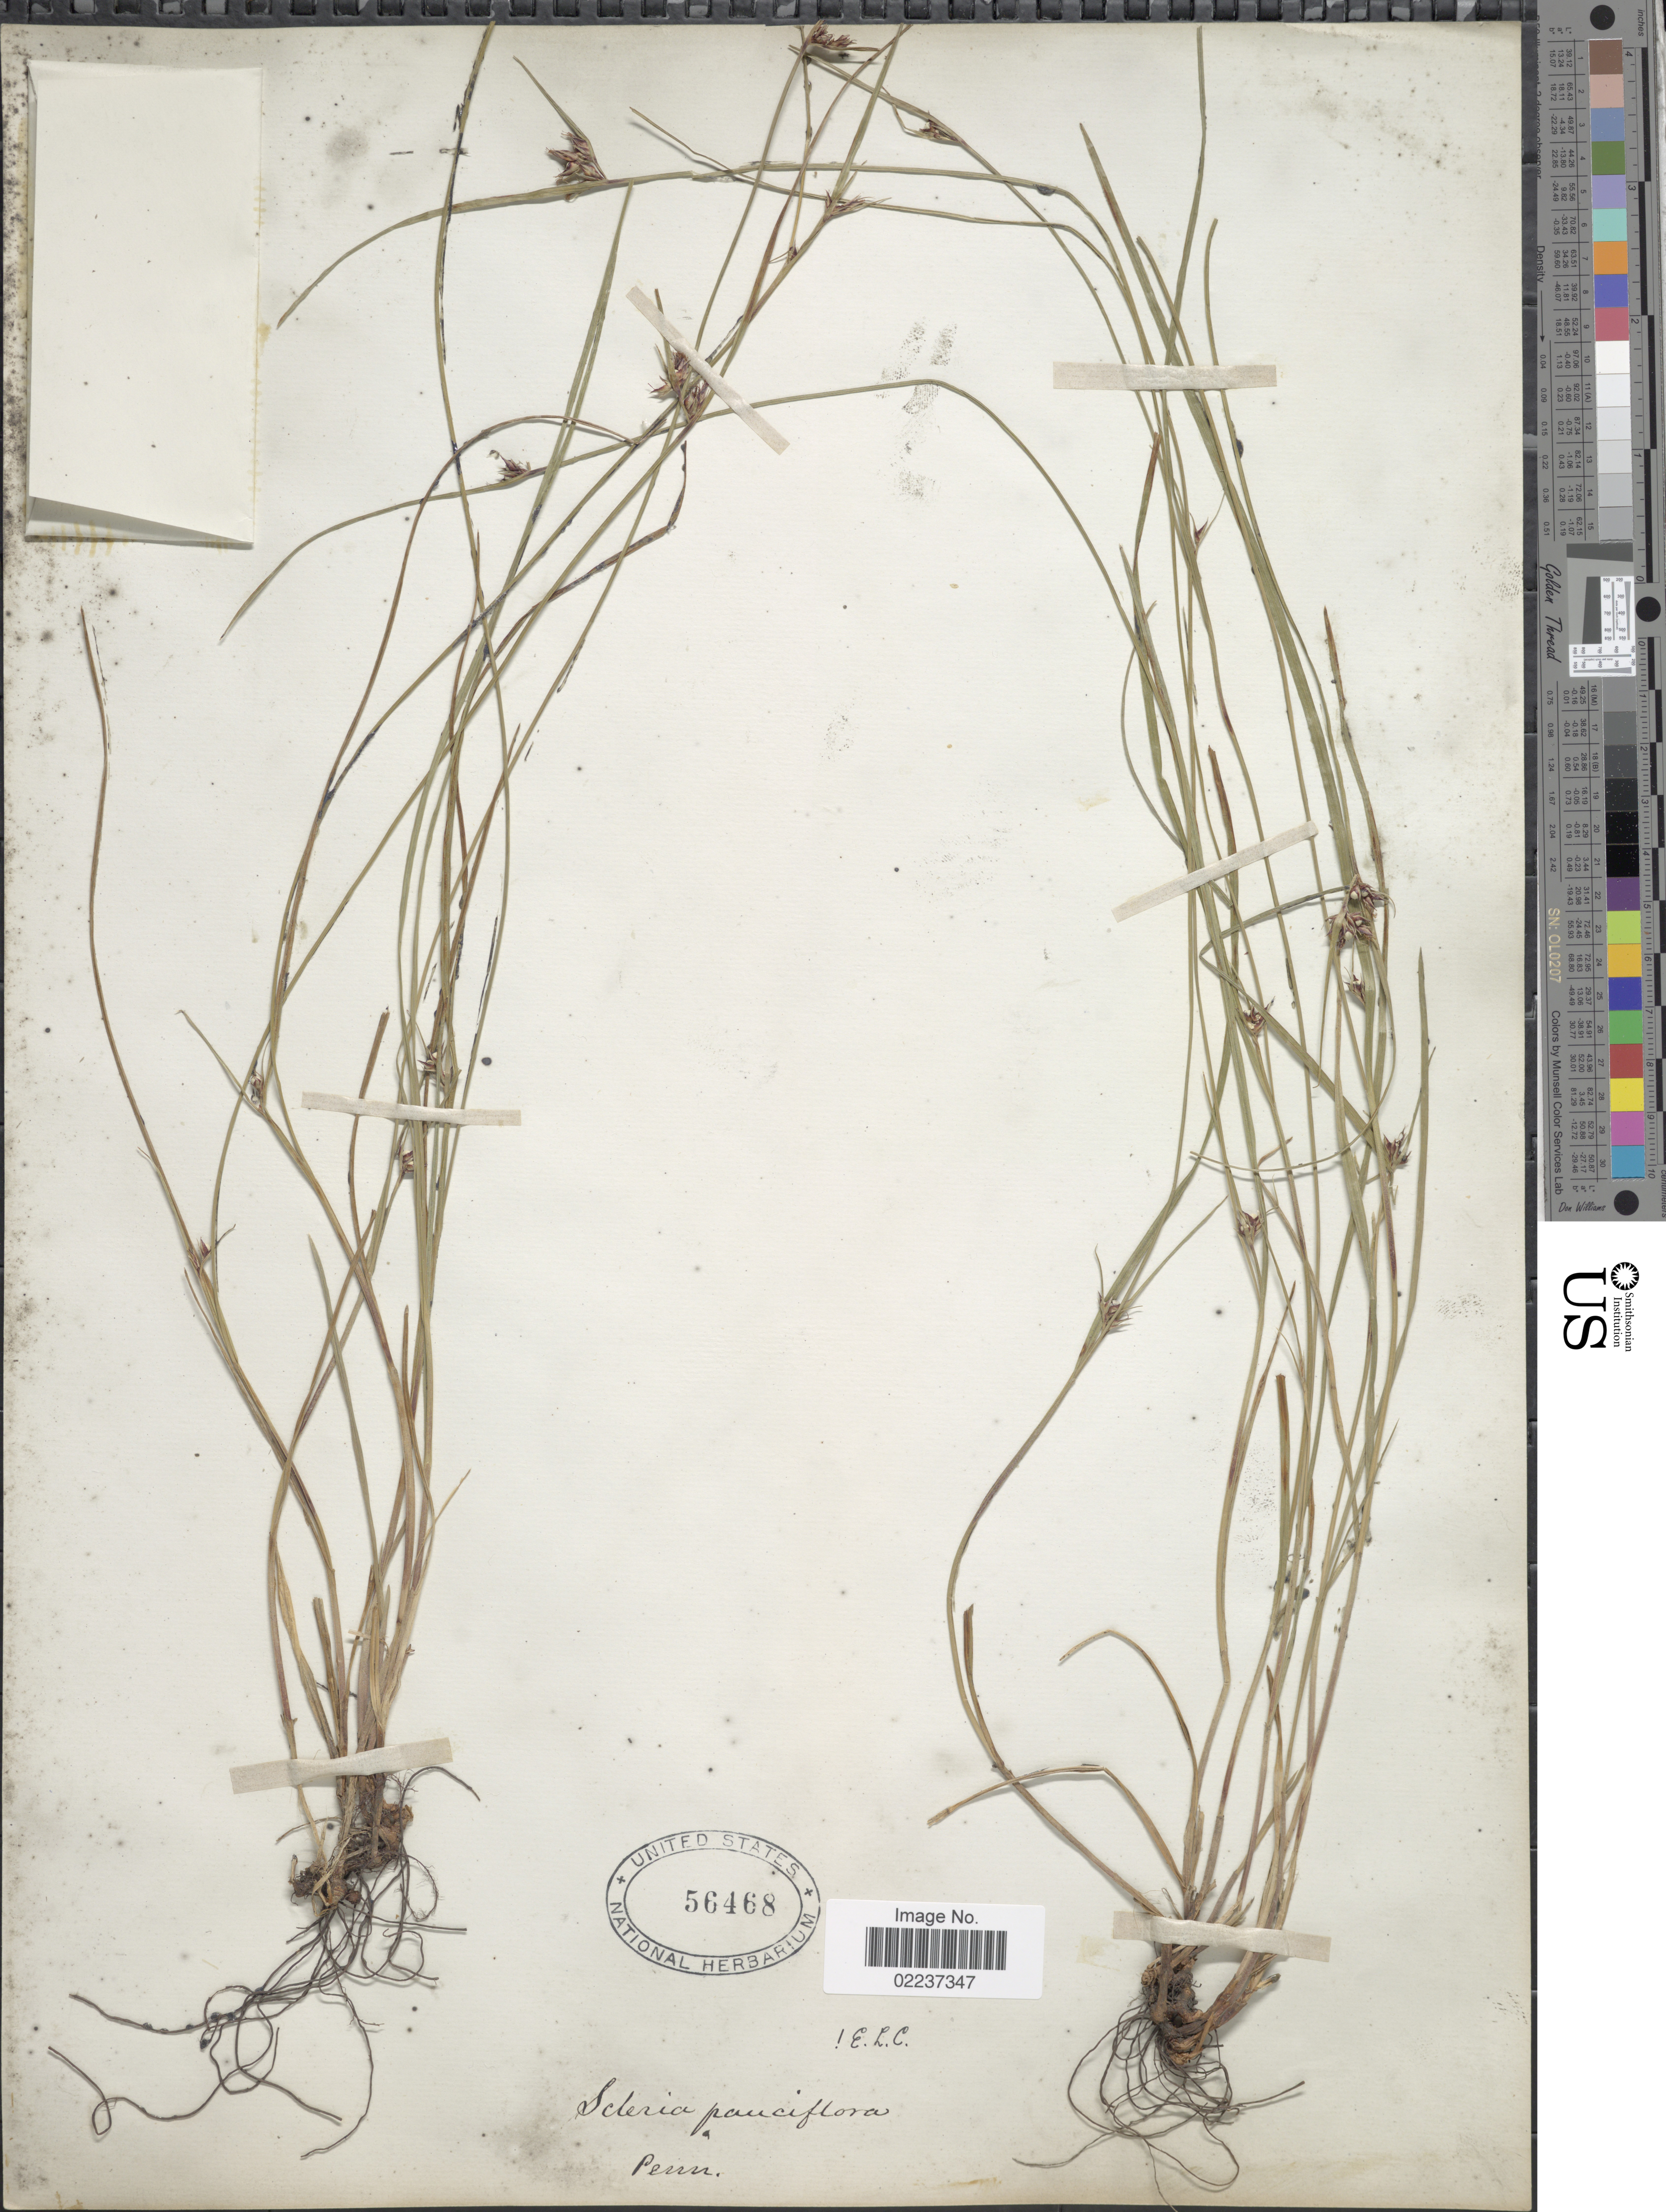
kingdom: Plantae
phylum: Tracheophyta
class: Liliopsida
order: Poales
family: Cyperaceae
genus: Scleria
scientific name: Scleria pauciflora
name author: Muhl. ex Willd.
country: United States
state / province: Pennsylvania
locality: Penn.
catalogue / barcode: US 56468